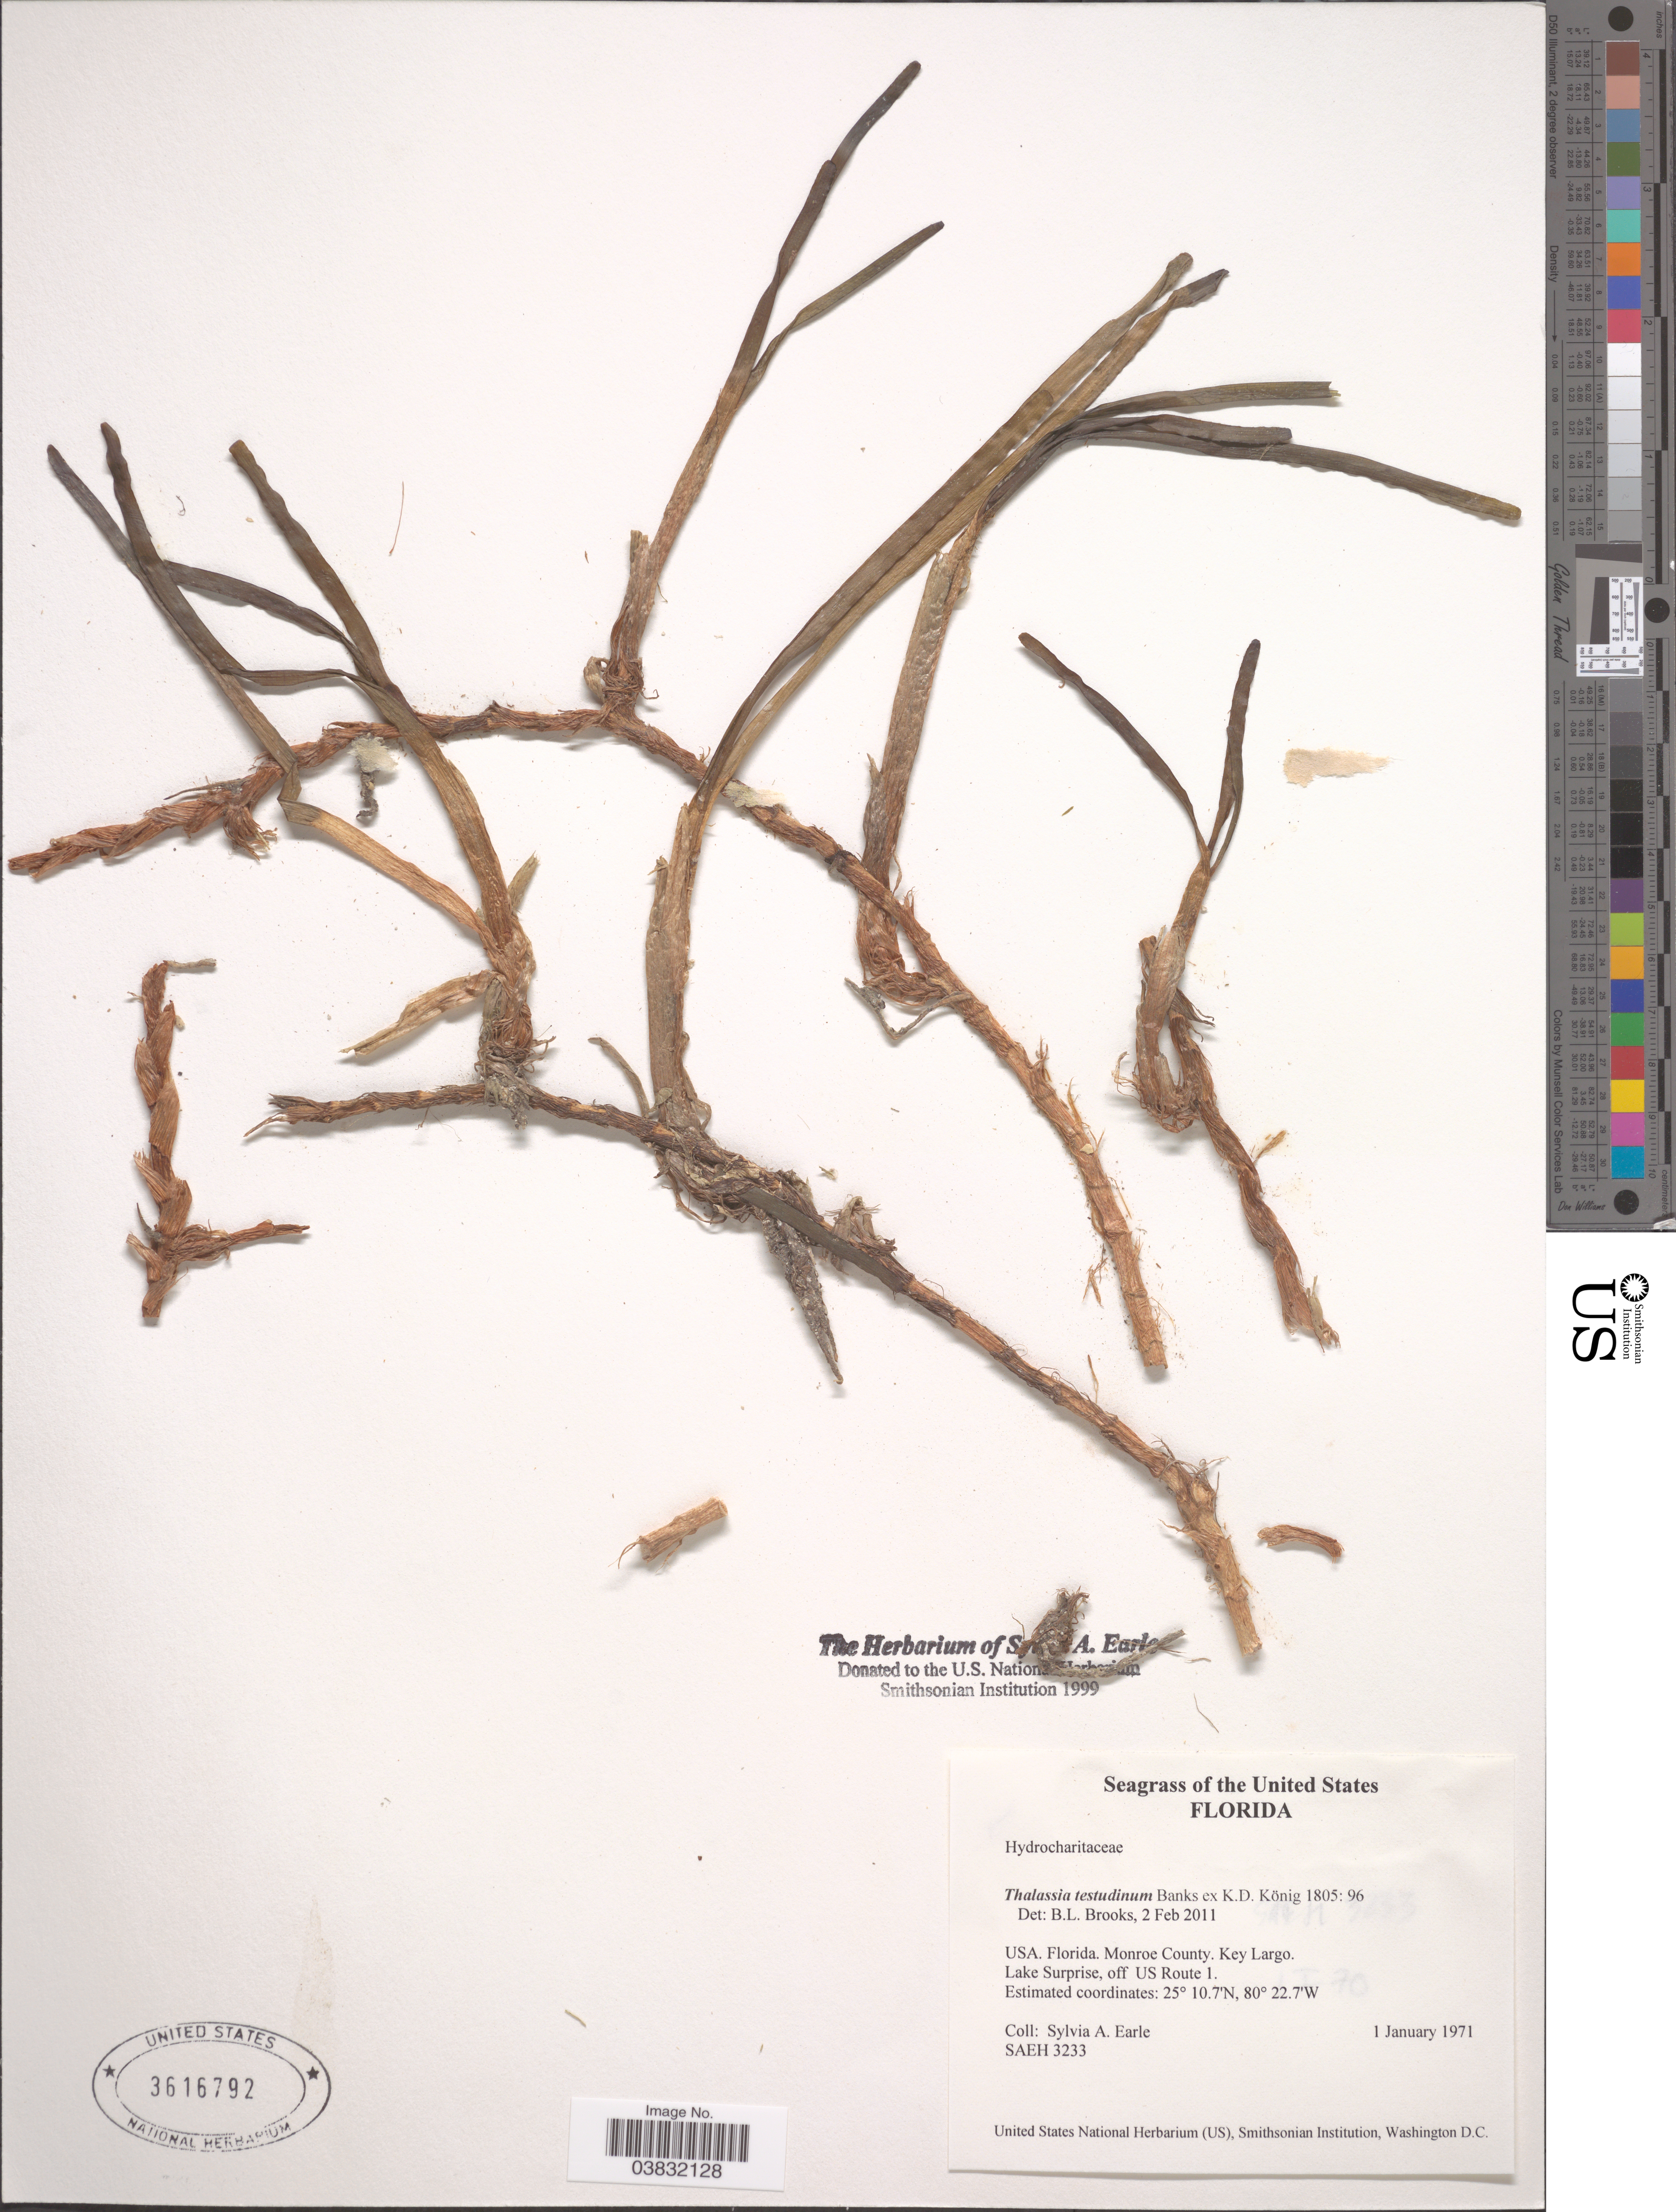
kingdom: Plantae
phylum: Tracheophyta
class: Liliopsida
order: Alismatales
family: Hydrocharitaceae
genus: Thalassia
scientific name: Thalassia testudinum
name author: Banks & Sol. ex K.D. Koenig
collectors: S. A. Earle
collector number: SAEH 3233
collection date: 1971-01-01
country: United States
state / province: Florida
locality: Monroe County. Key Largo. Lake Surprise, off US Route 1.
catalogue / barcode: US 3616792